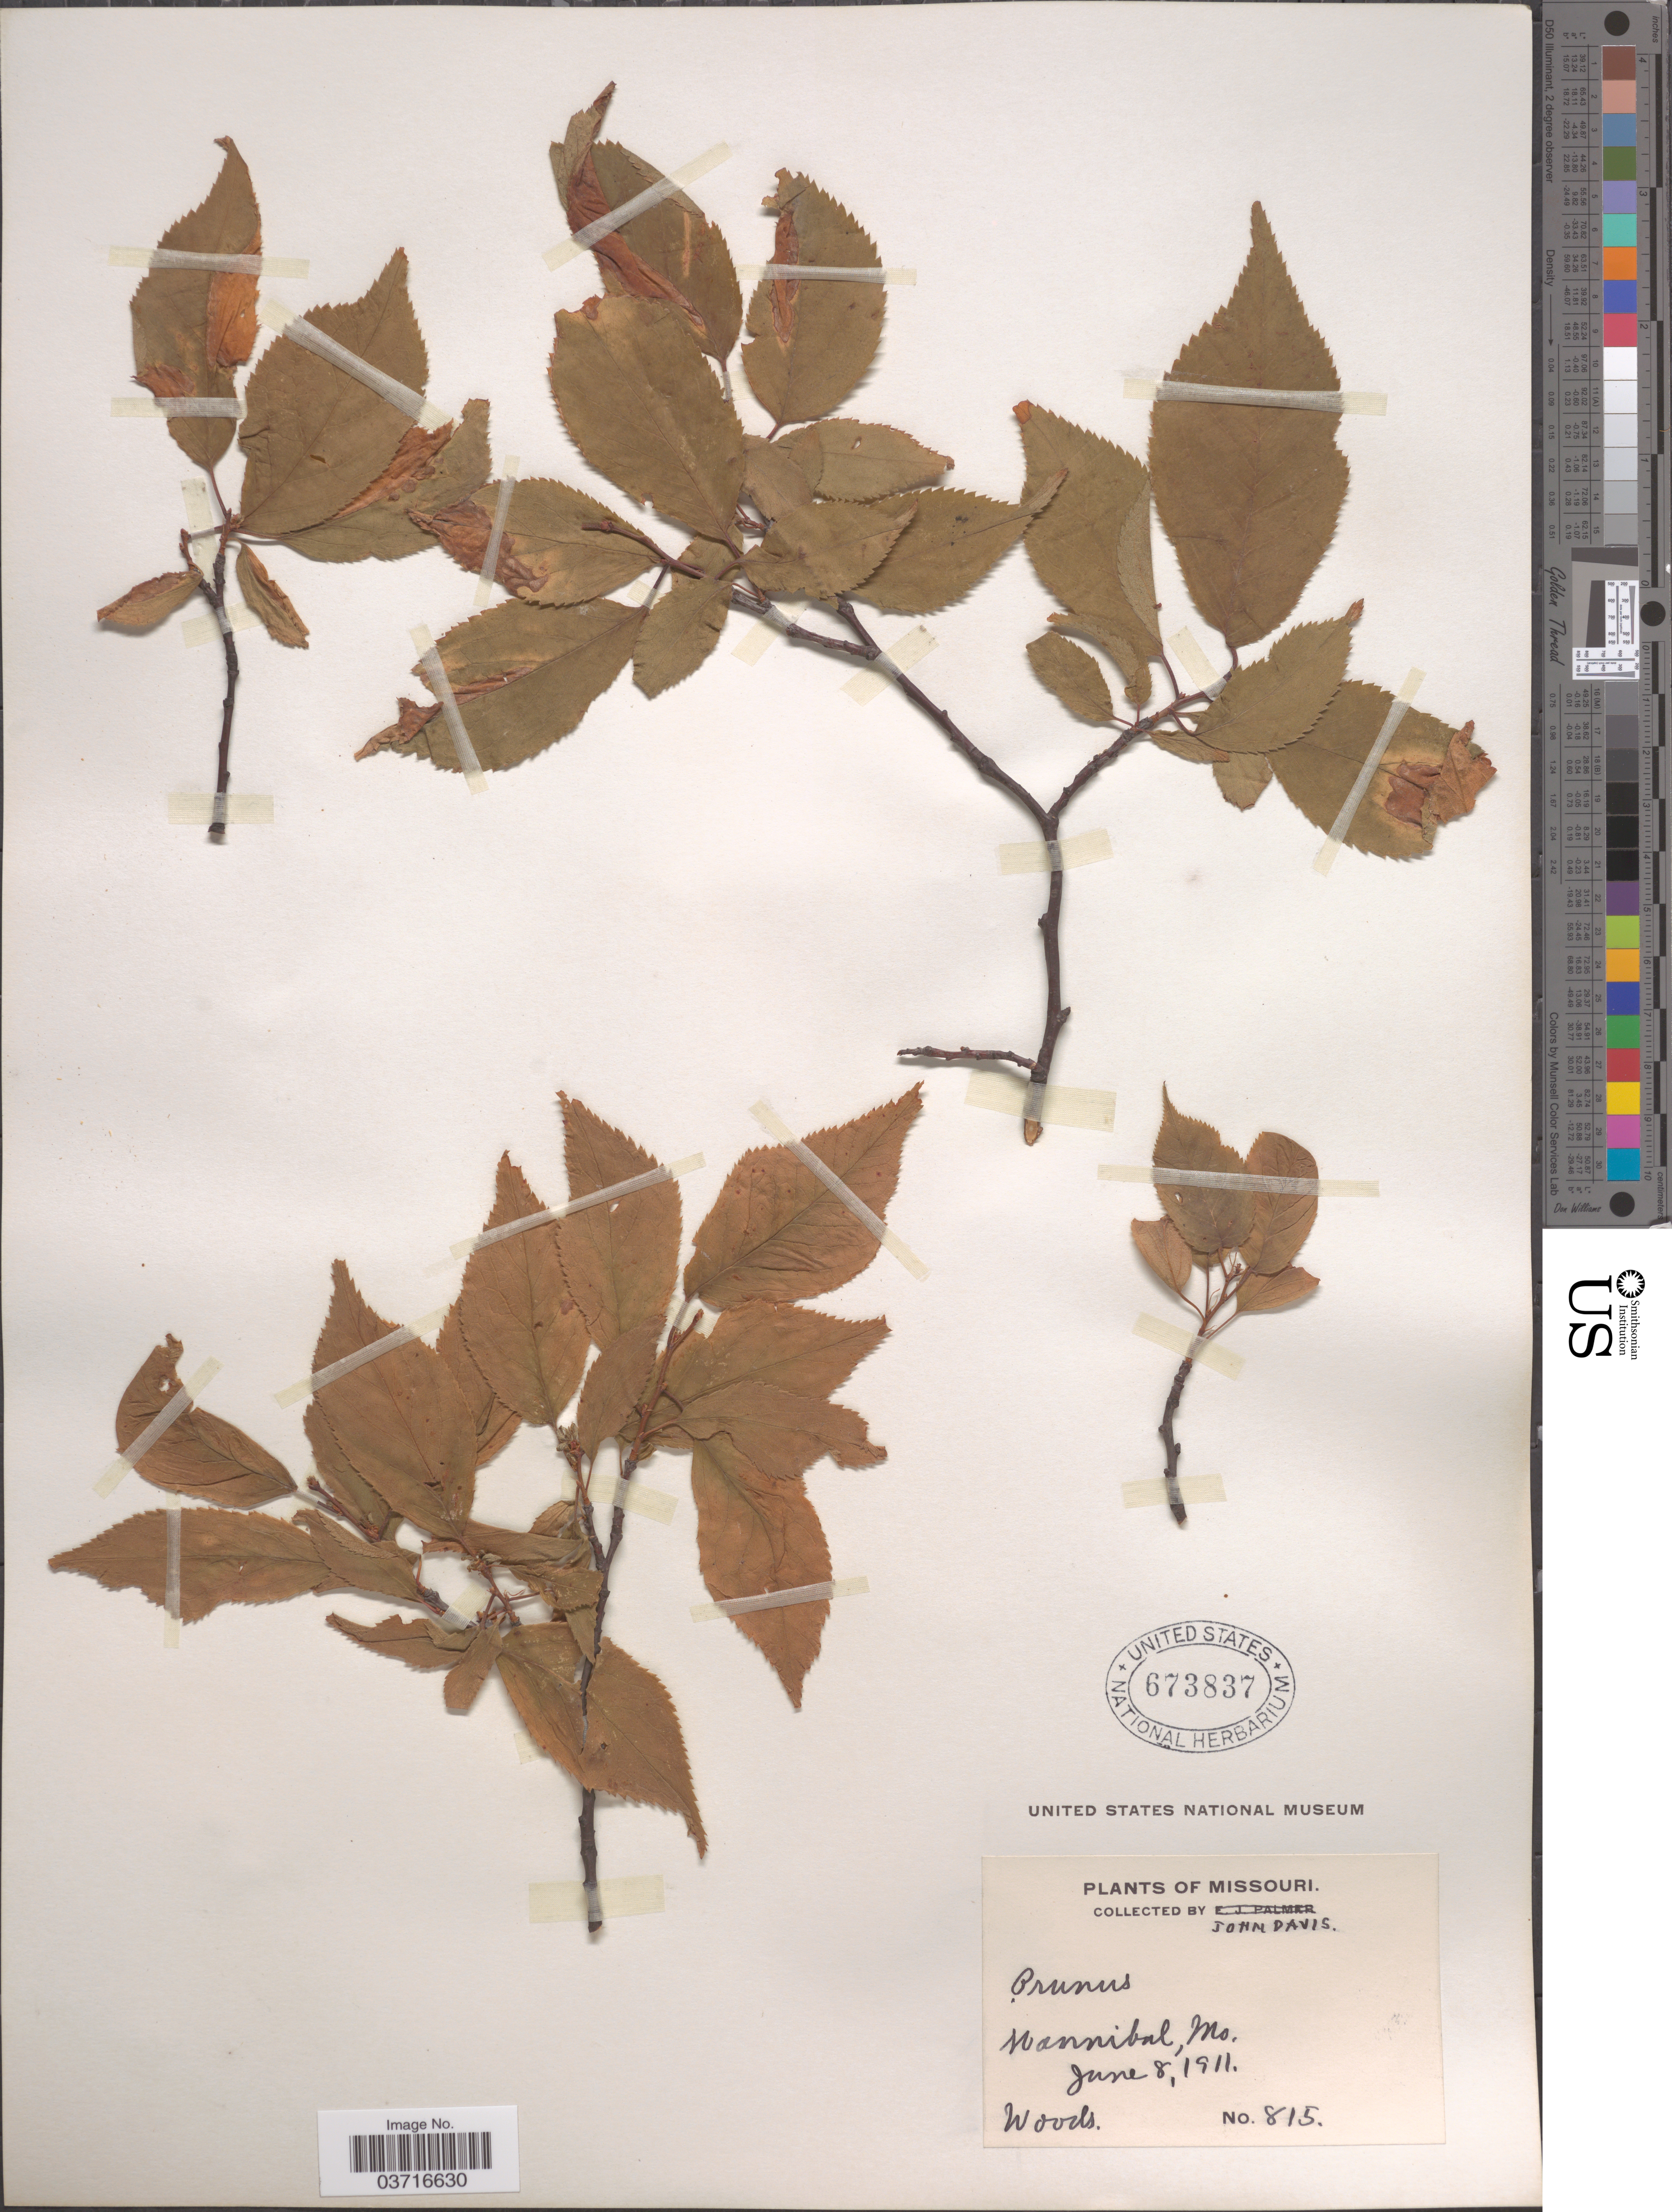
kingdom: Plantae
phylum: Tracheophyta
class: Magnoliopsida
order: Rosales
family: Rosaceae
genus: Prunus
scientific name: Prunus sp.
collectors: J. Davis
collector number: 815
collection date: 1911-06-08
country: United States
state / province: Missouri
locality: Hannibal.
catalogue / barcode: US 673837